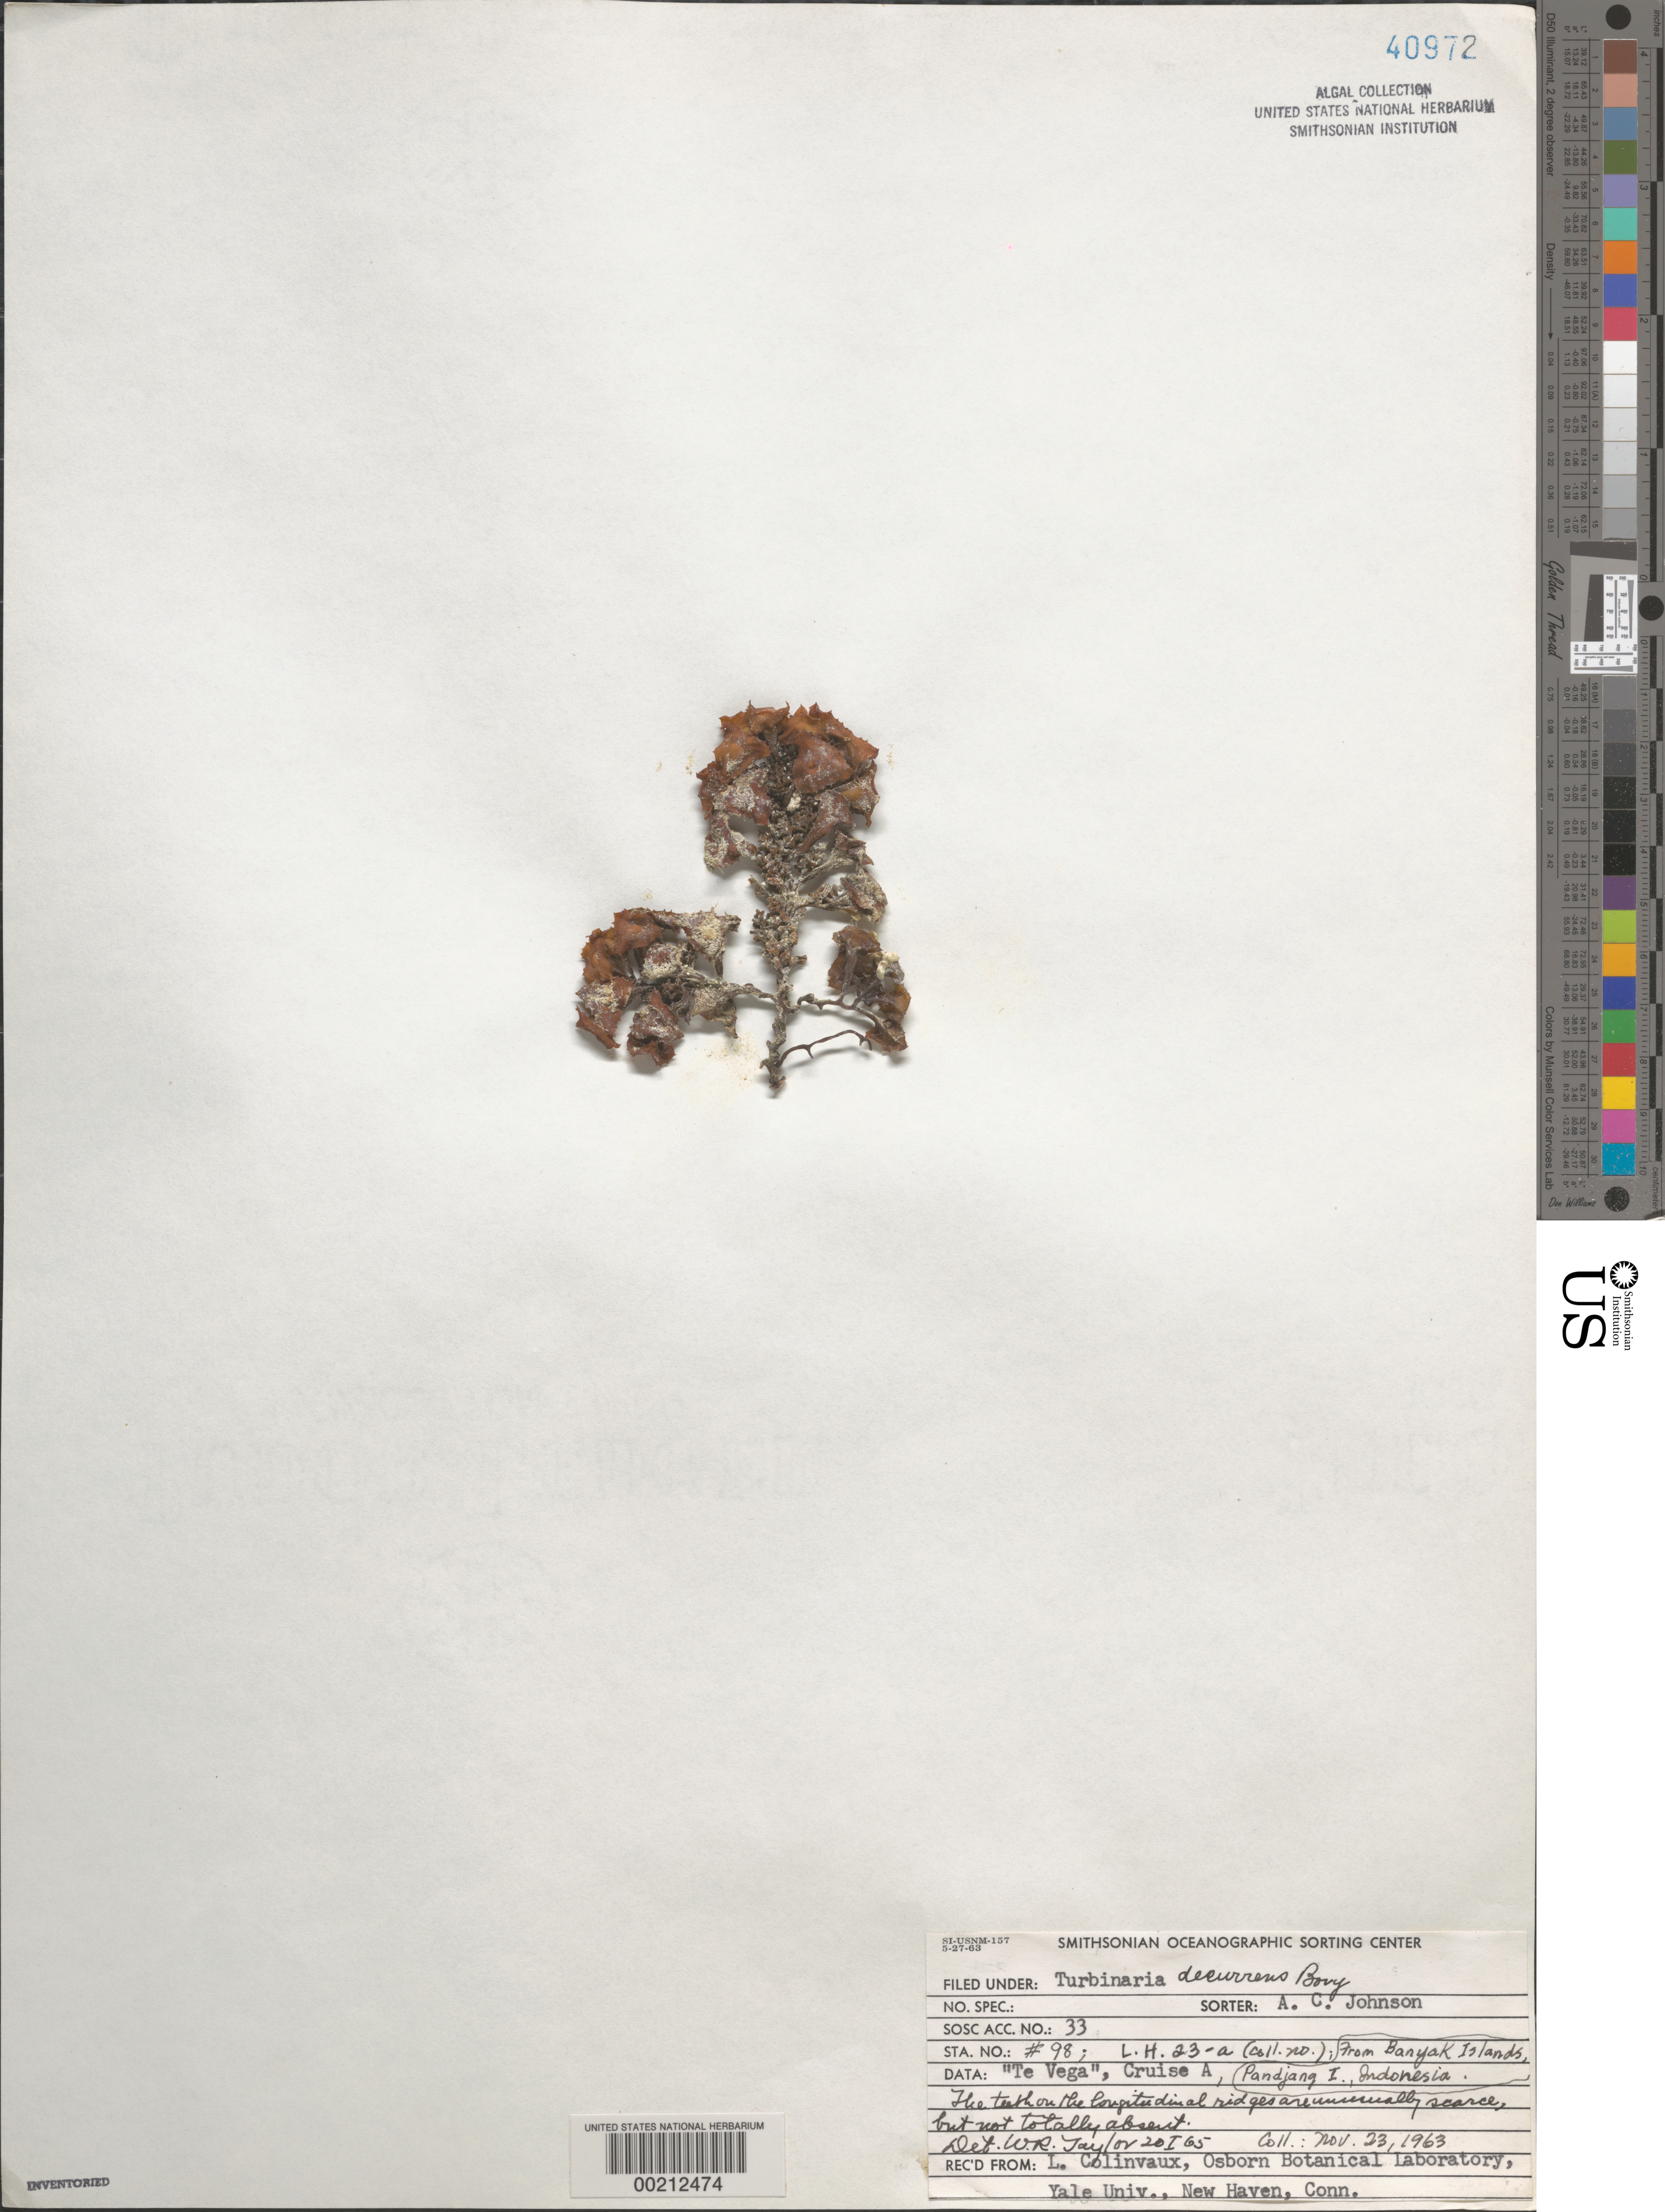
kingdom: Chromista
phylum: Ochrophyta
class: Phaeophyceae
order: Fucales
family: Sargassaceae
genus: Turbinaria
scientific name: Turbinaria decurrens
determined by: Taylor, William R.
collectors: L. Hillis-Colinvaux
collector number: Lh-23a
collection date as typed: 23 Nov 1963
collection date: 1963-11-23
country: Indonesia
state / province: Sumatra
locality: Pandjang island, banjak islands, atjeh province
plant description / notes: Te Vega, Cruise A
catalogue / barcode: US 40972